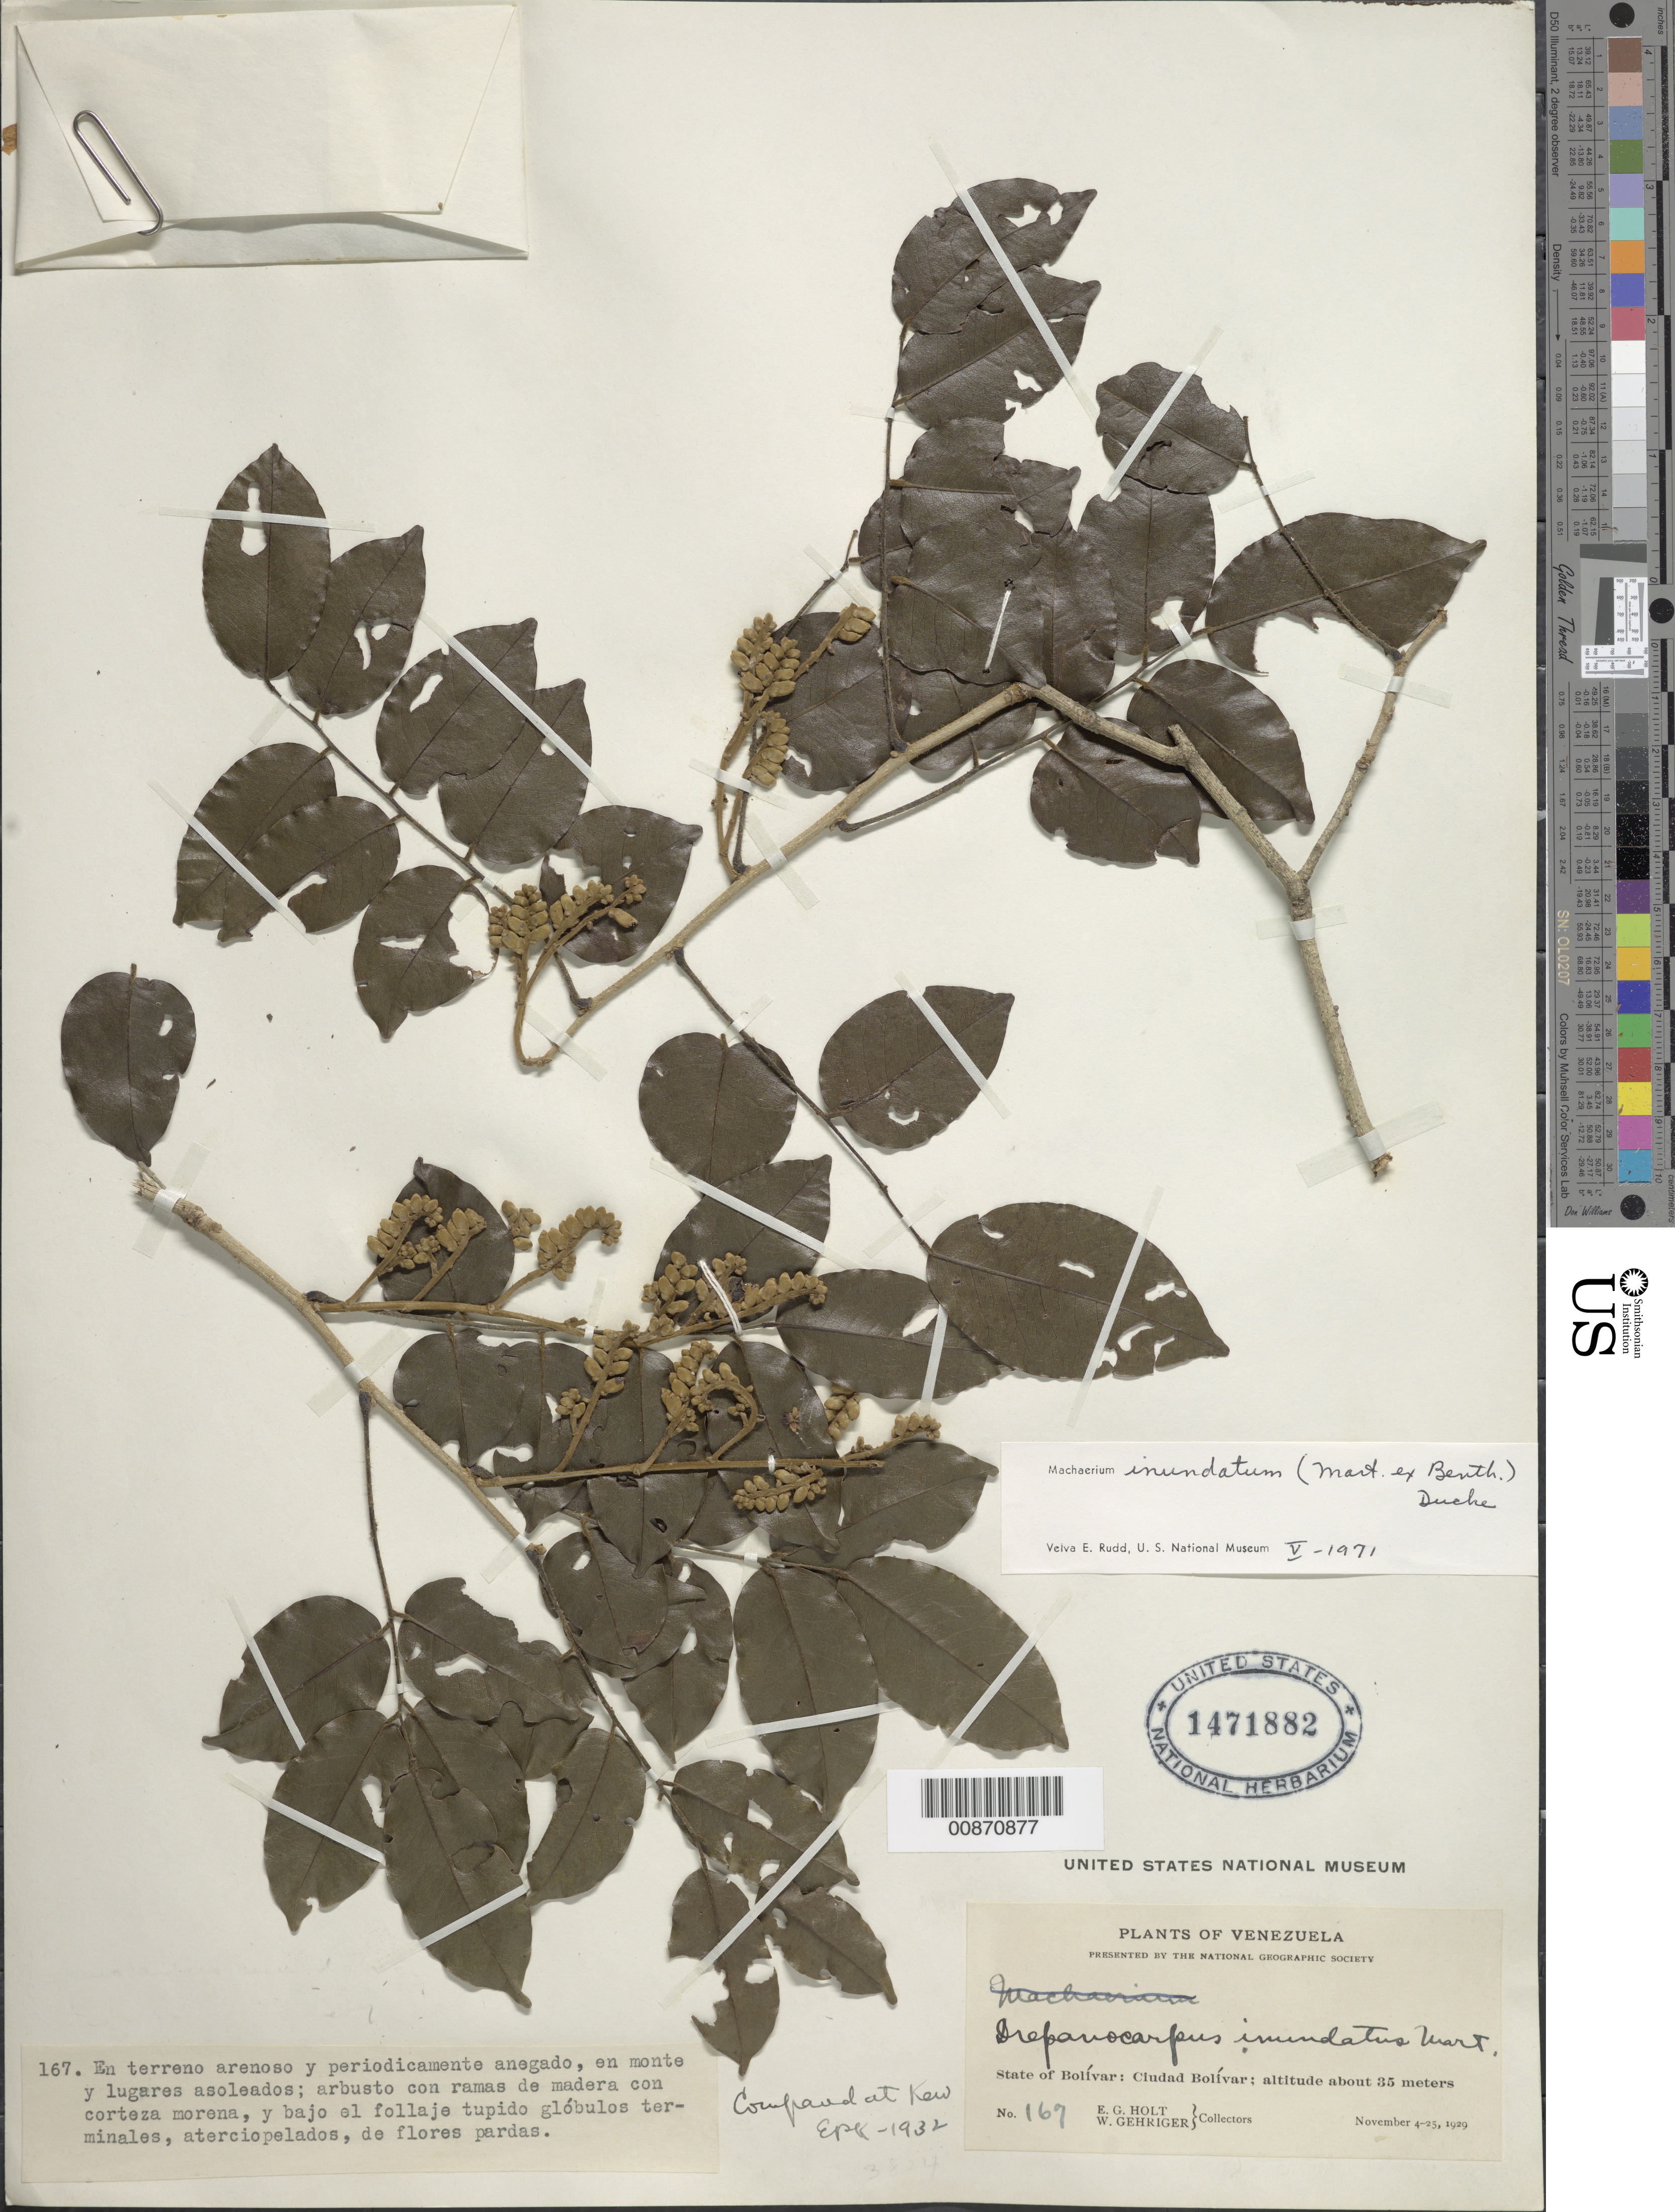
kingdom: Plantae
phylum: Tracheophyta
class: Magnoliopsida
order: Fabales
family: Fabaceae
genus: Machaerium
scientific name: Machaerium inundatum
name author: (Mart. ex Benth.) Ducke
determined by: Rudd, V. E.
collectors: E. Holt & W. Gehriger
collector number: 167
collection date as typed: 4-Nov-29 to 25-Nov-29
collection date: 1929-11-04/1929-11-25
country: Venezuela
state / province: Bolívar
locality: Ciudad Bolívar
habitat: Terreno arenoso y periodicamente anegado, en monte y lugares asoleados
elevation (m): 35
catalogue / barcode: US 1471882